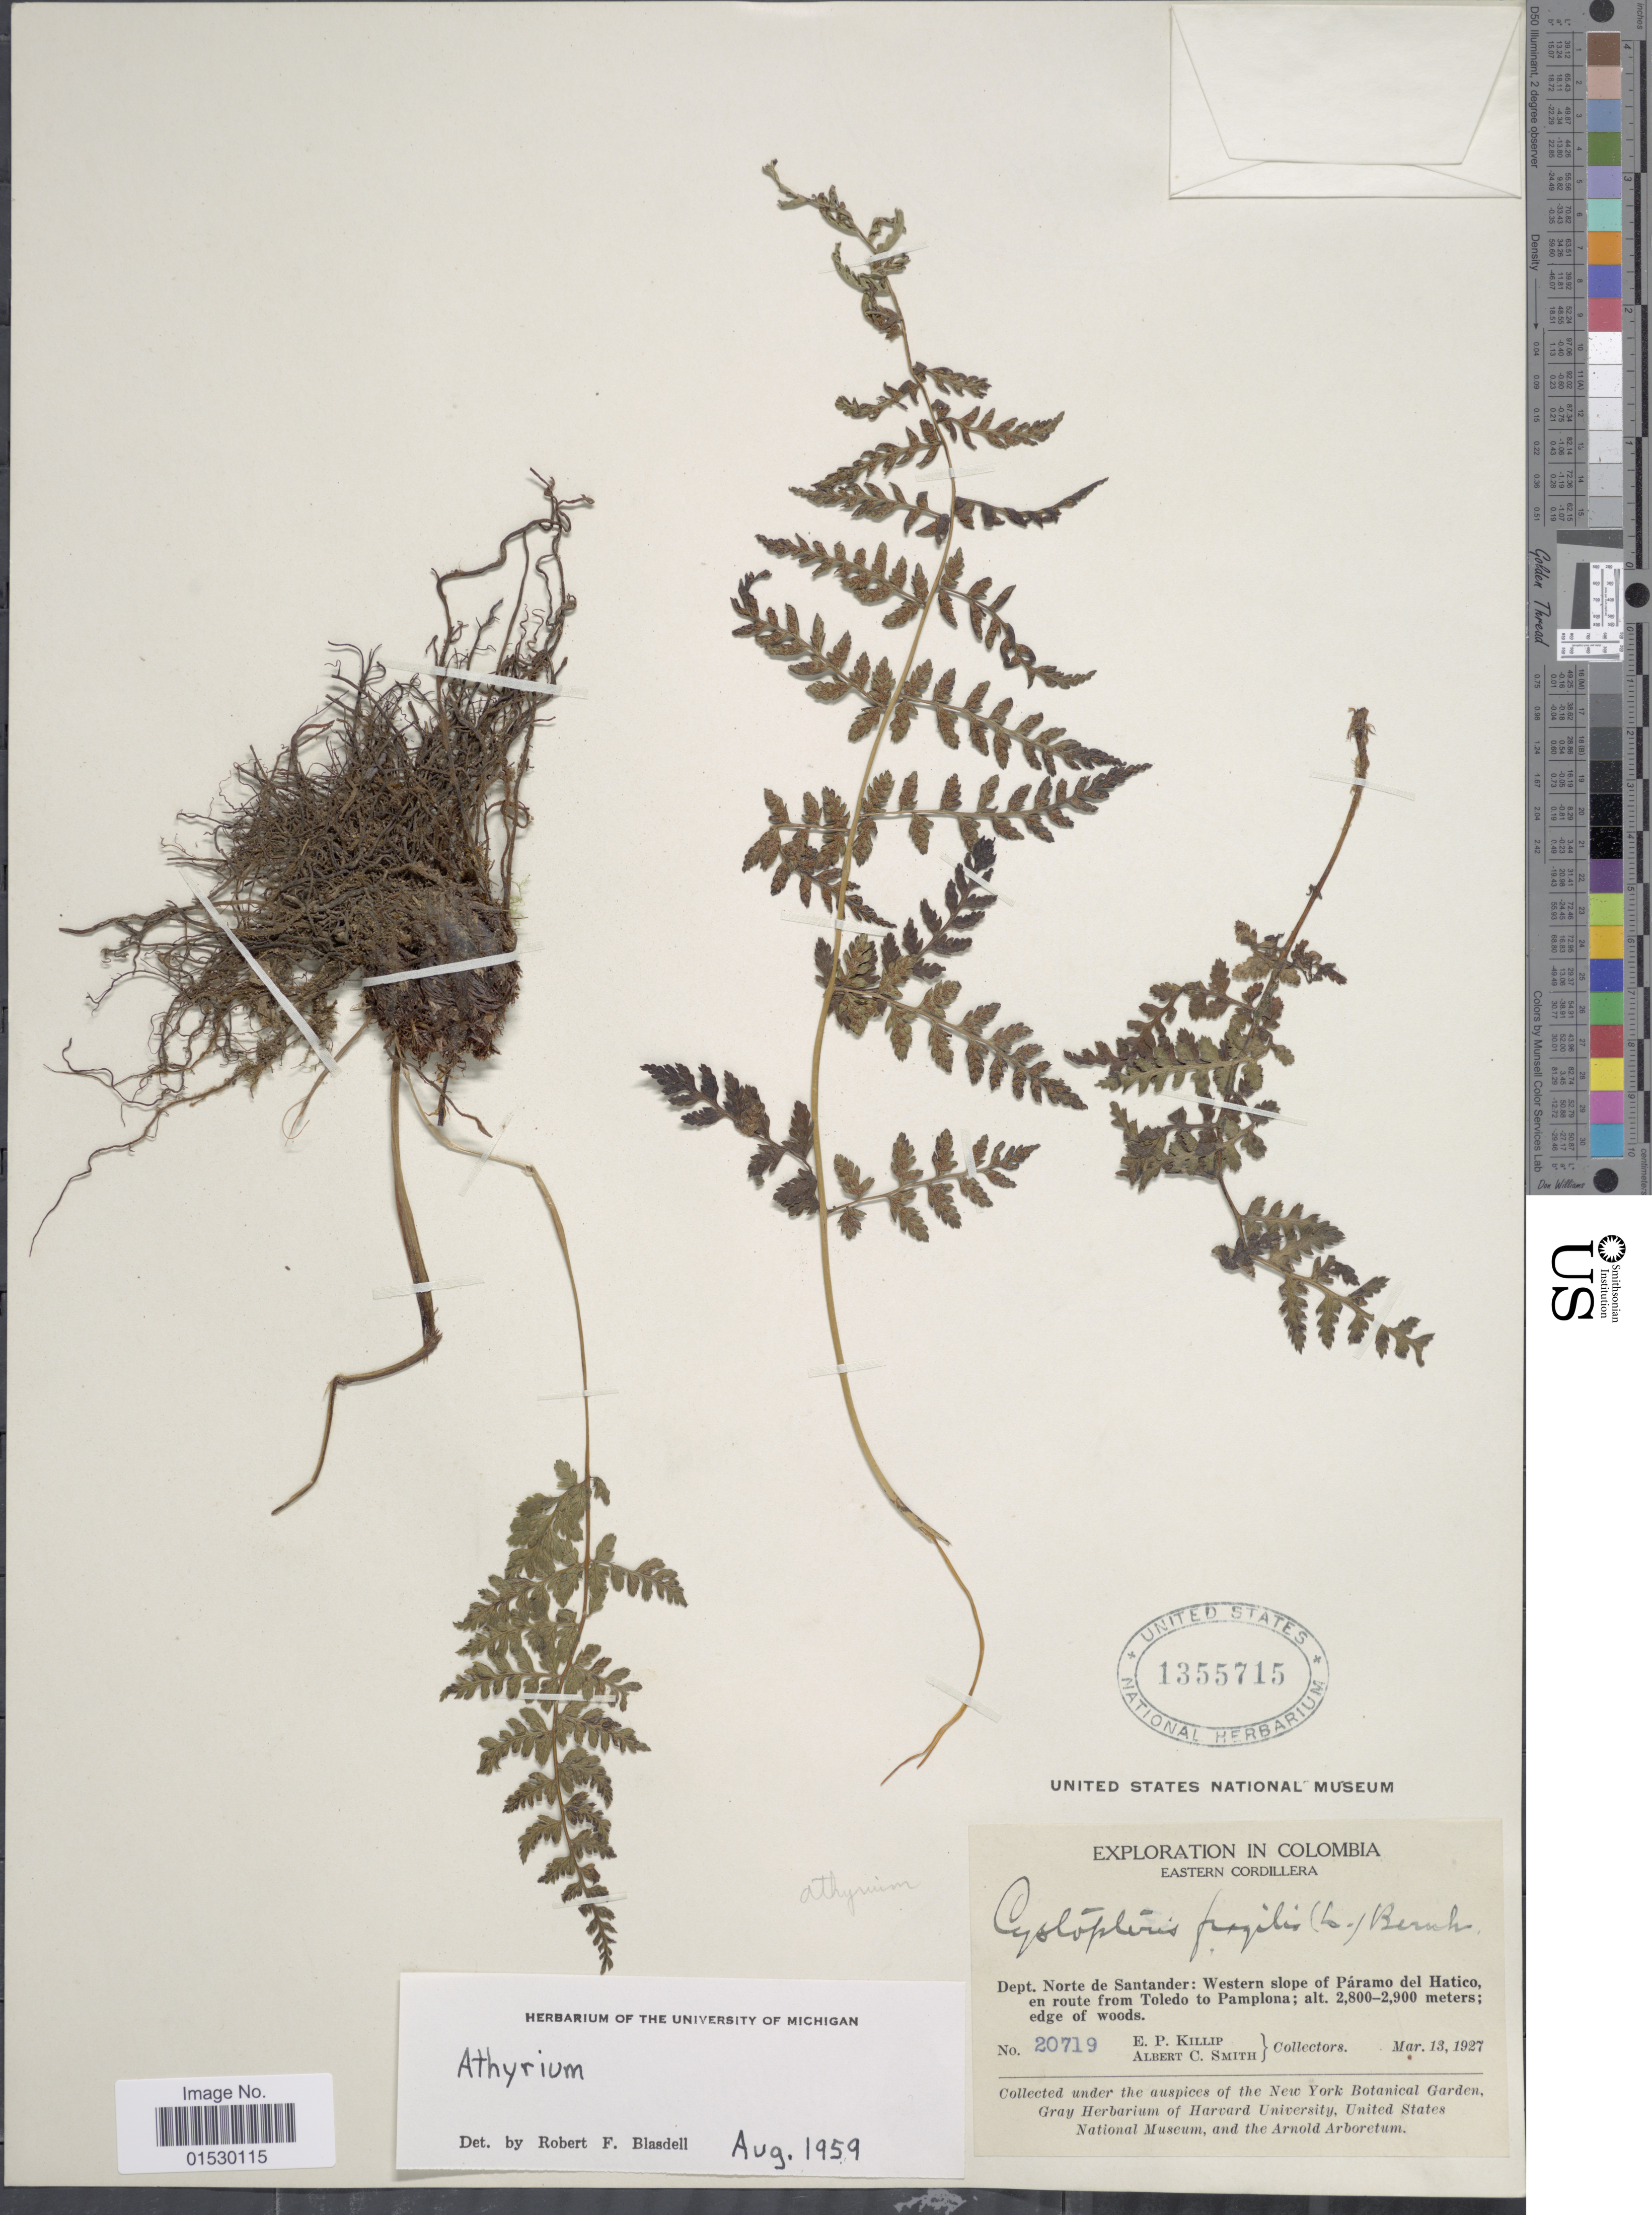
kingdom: Plantae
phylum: Tracheophyta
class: Polypodiopsida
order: Polypodiales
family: Athyriaceae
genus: Athyrium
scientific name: Athyrium dombei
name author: (Desv.) C. Chr.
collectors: E. P. Killip & A. C. Smith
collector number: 20719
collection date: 1927-03-13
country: Colombia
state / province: Norte de Santander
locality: Eastern Cordillera, Dept. Norte de Santander: Western slope of Paramo del Hatico, en route from Toledo to Pamplona, edge of woods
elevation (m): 2800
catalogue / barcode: US 1355715